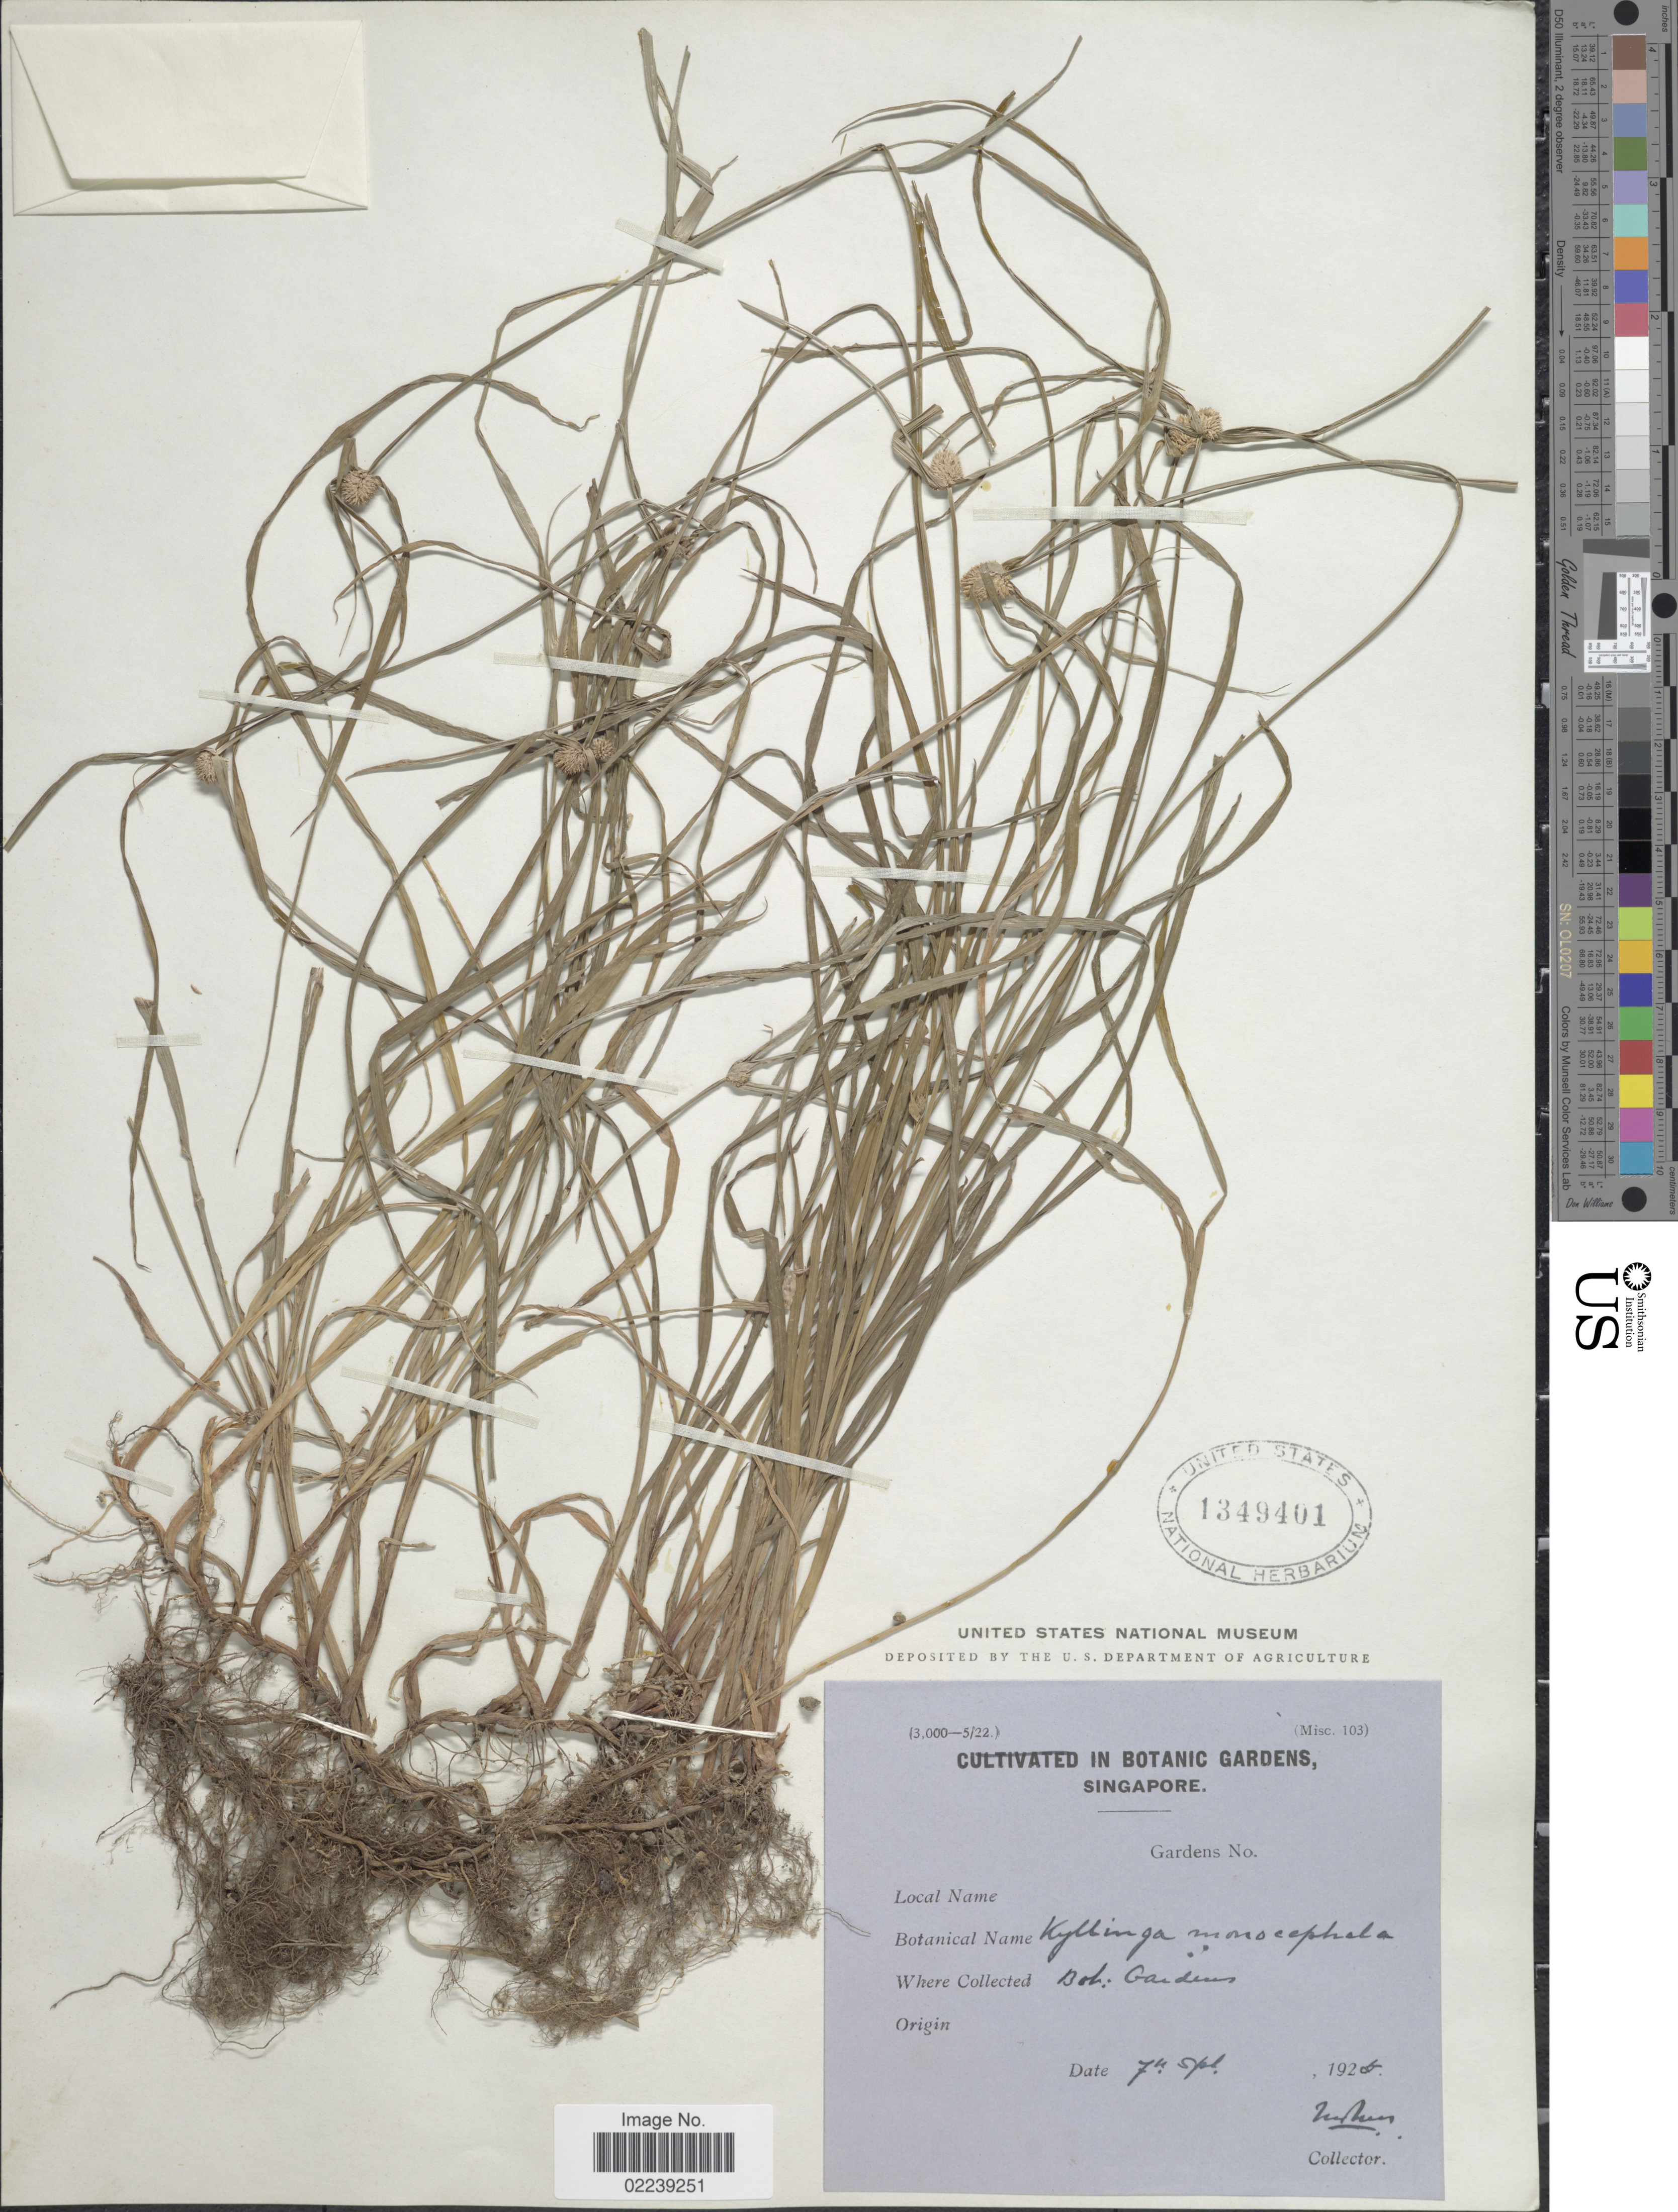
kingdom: Plantae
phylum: Tracheophyta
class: Liliopsida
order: Poales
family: Cyperaceae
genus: Cyperus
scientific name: Cyperus mindorensis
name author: (Steud.) Huygh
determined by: Strong, M. T., (US), Smithsonian Institution - National Museum of Natural History (UNITED STATES)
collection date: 1925-09-07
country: Singapore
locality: Bot. Gardens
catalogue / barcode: US 1349401